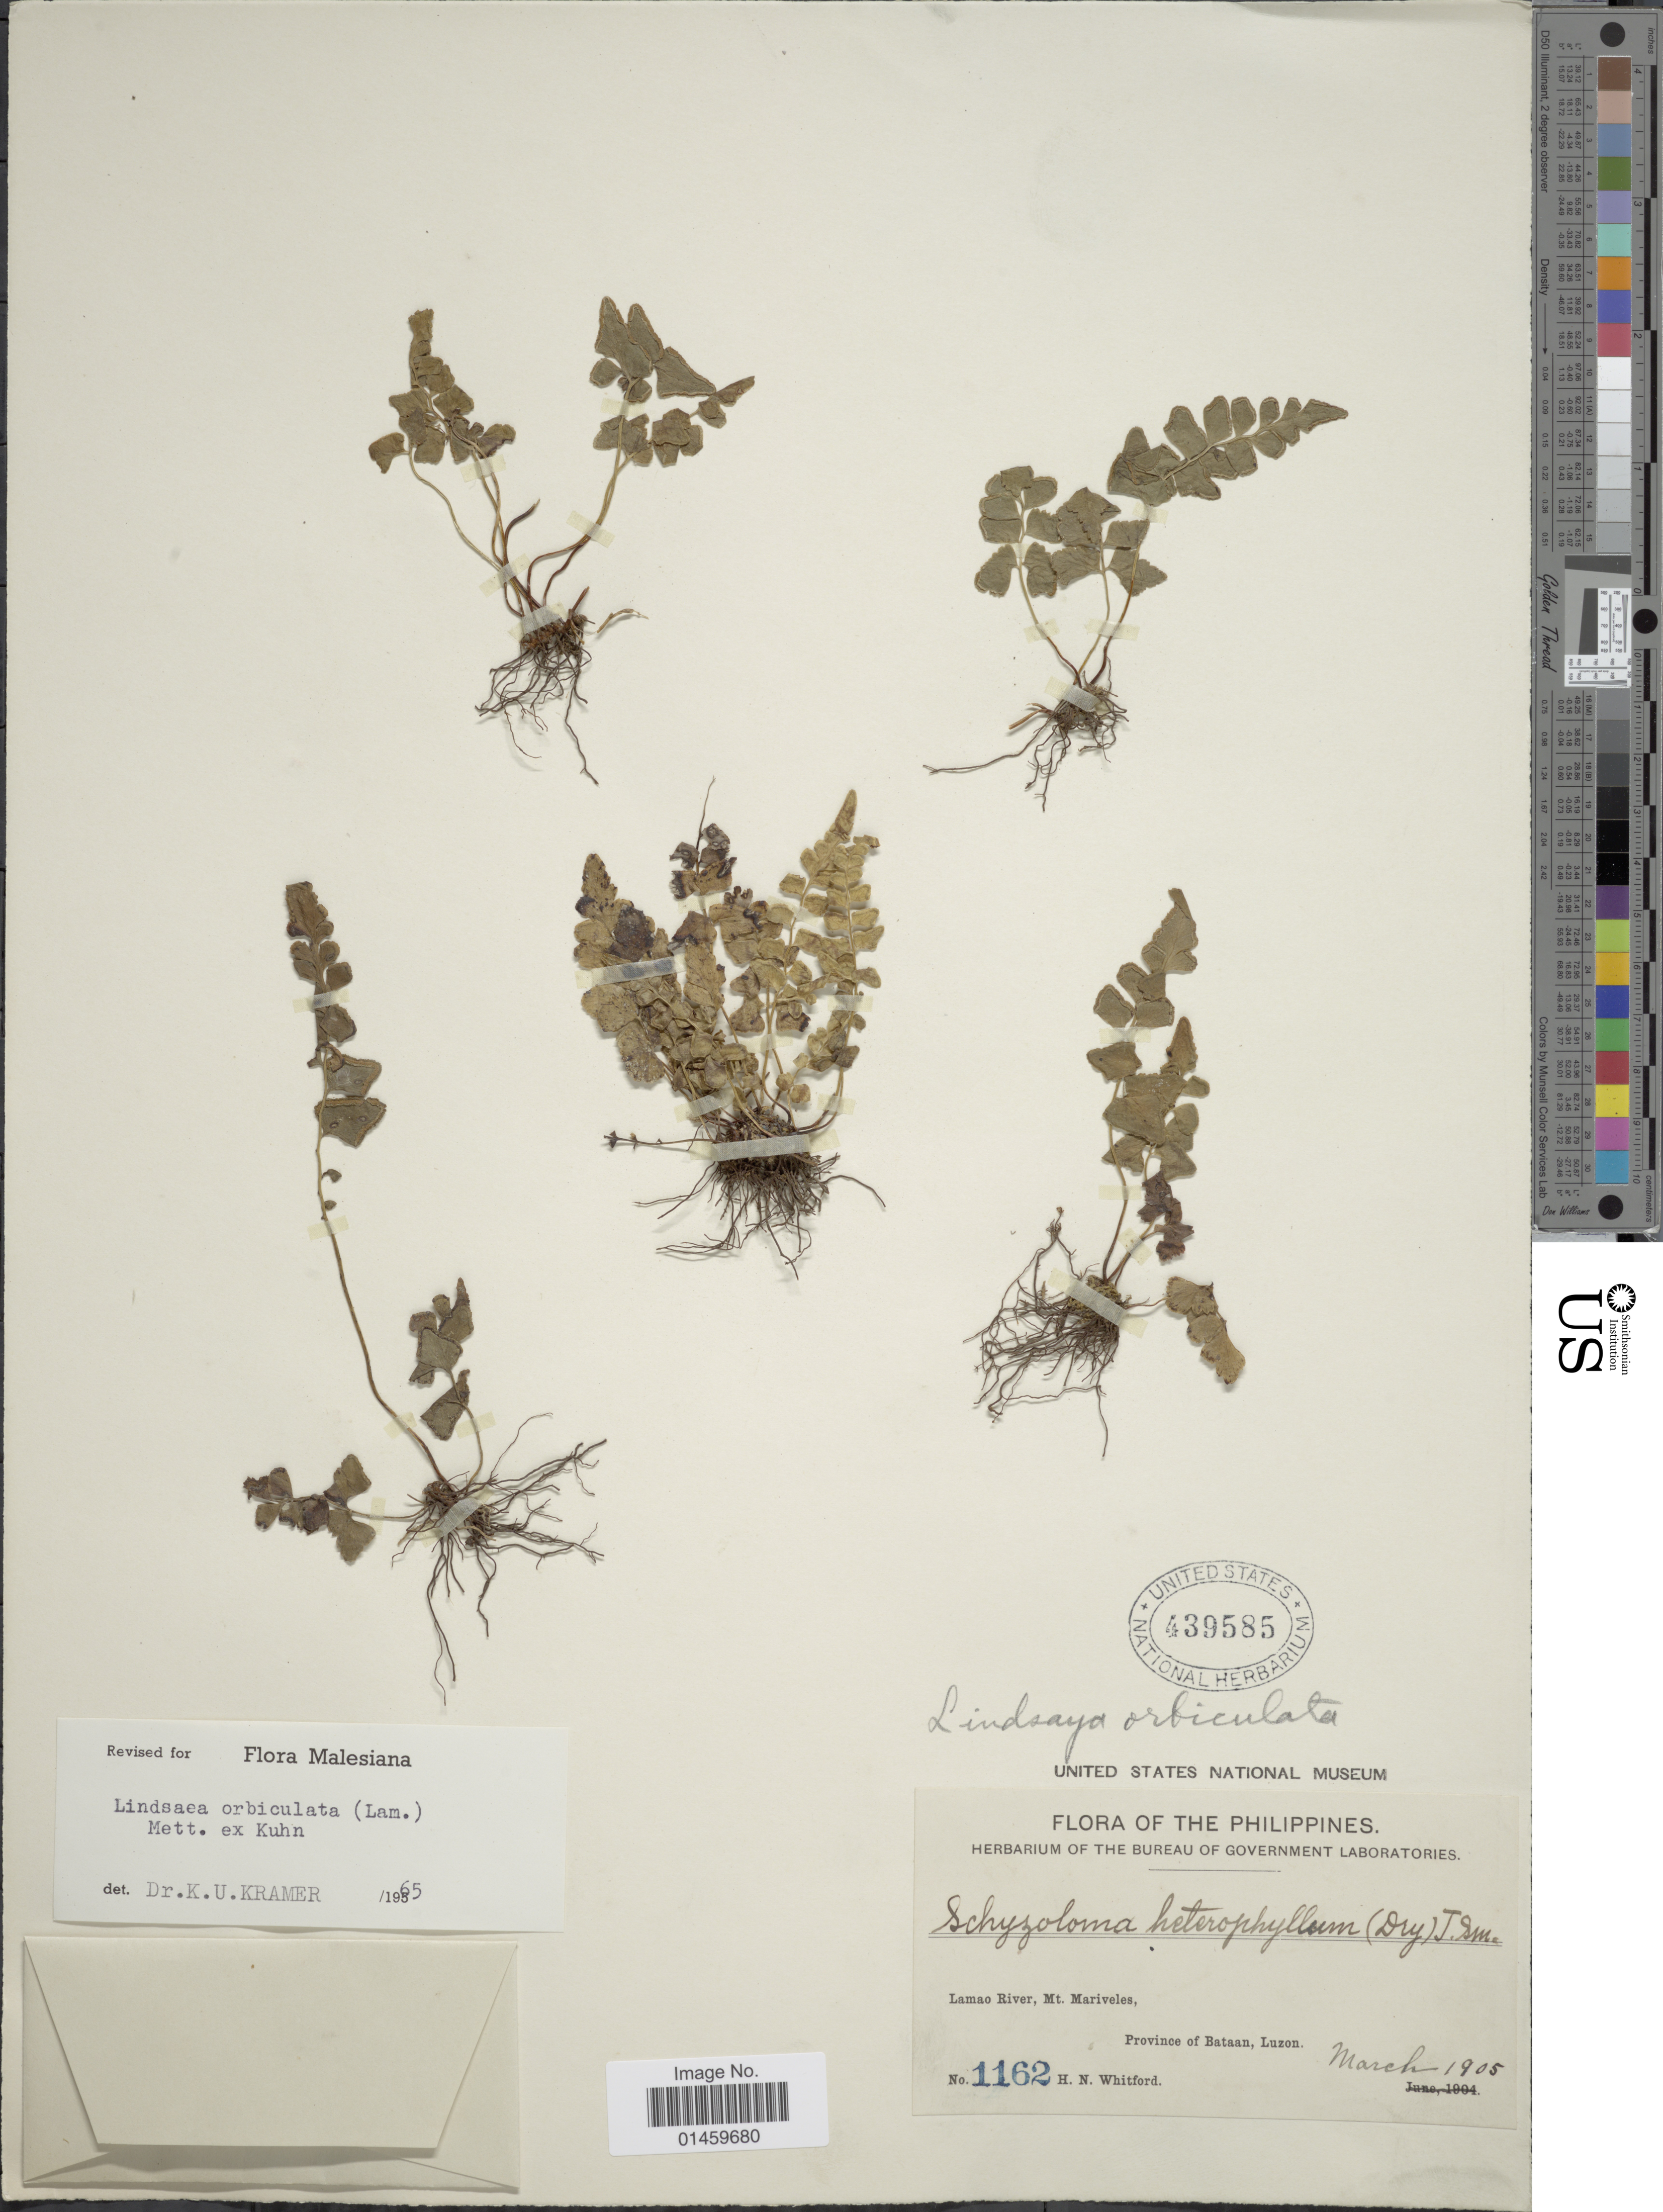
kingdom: Plantae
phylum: Tracheophyta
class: Polypodiopsida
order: Polypodiales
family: Lindsaeaceae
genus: Lindsaea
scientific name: Lindsaea orbiculata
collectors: H. N. Whitford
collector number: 1162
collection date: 1905-03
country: Philippines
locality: Lamao River, Mt. Mariveles, Province of Bataan, Luzon.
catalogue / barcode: US 439585